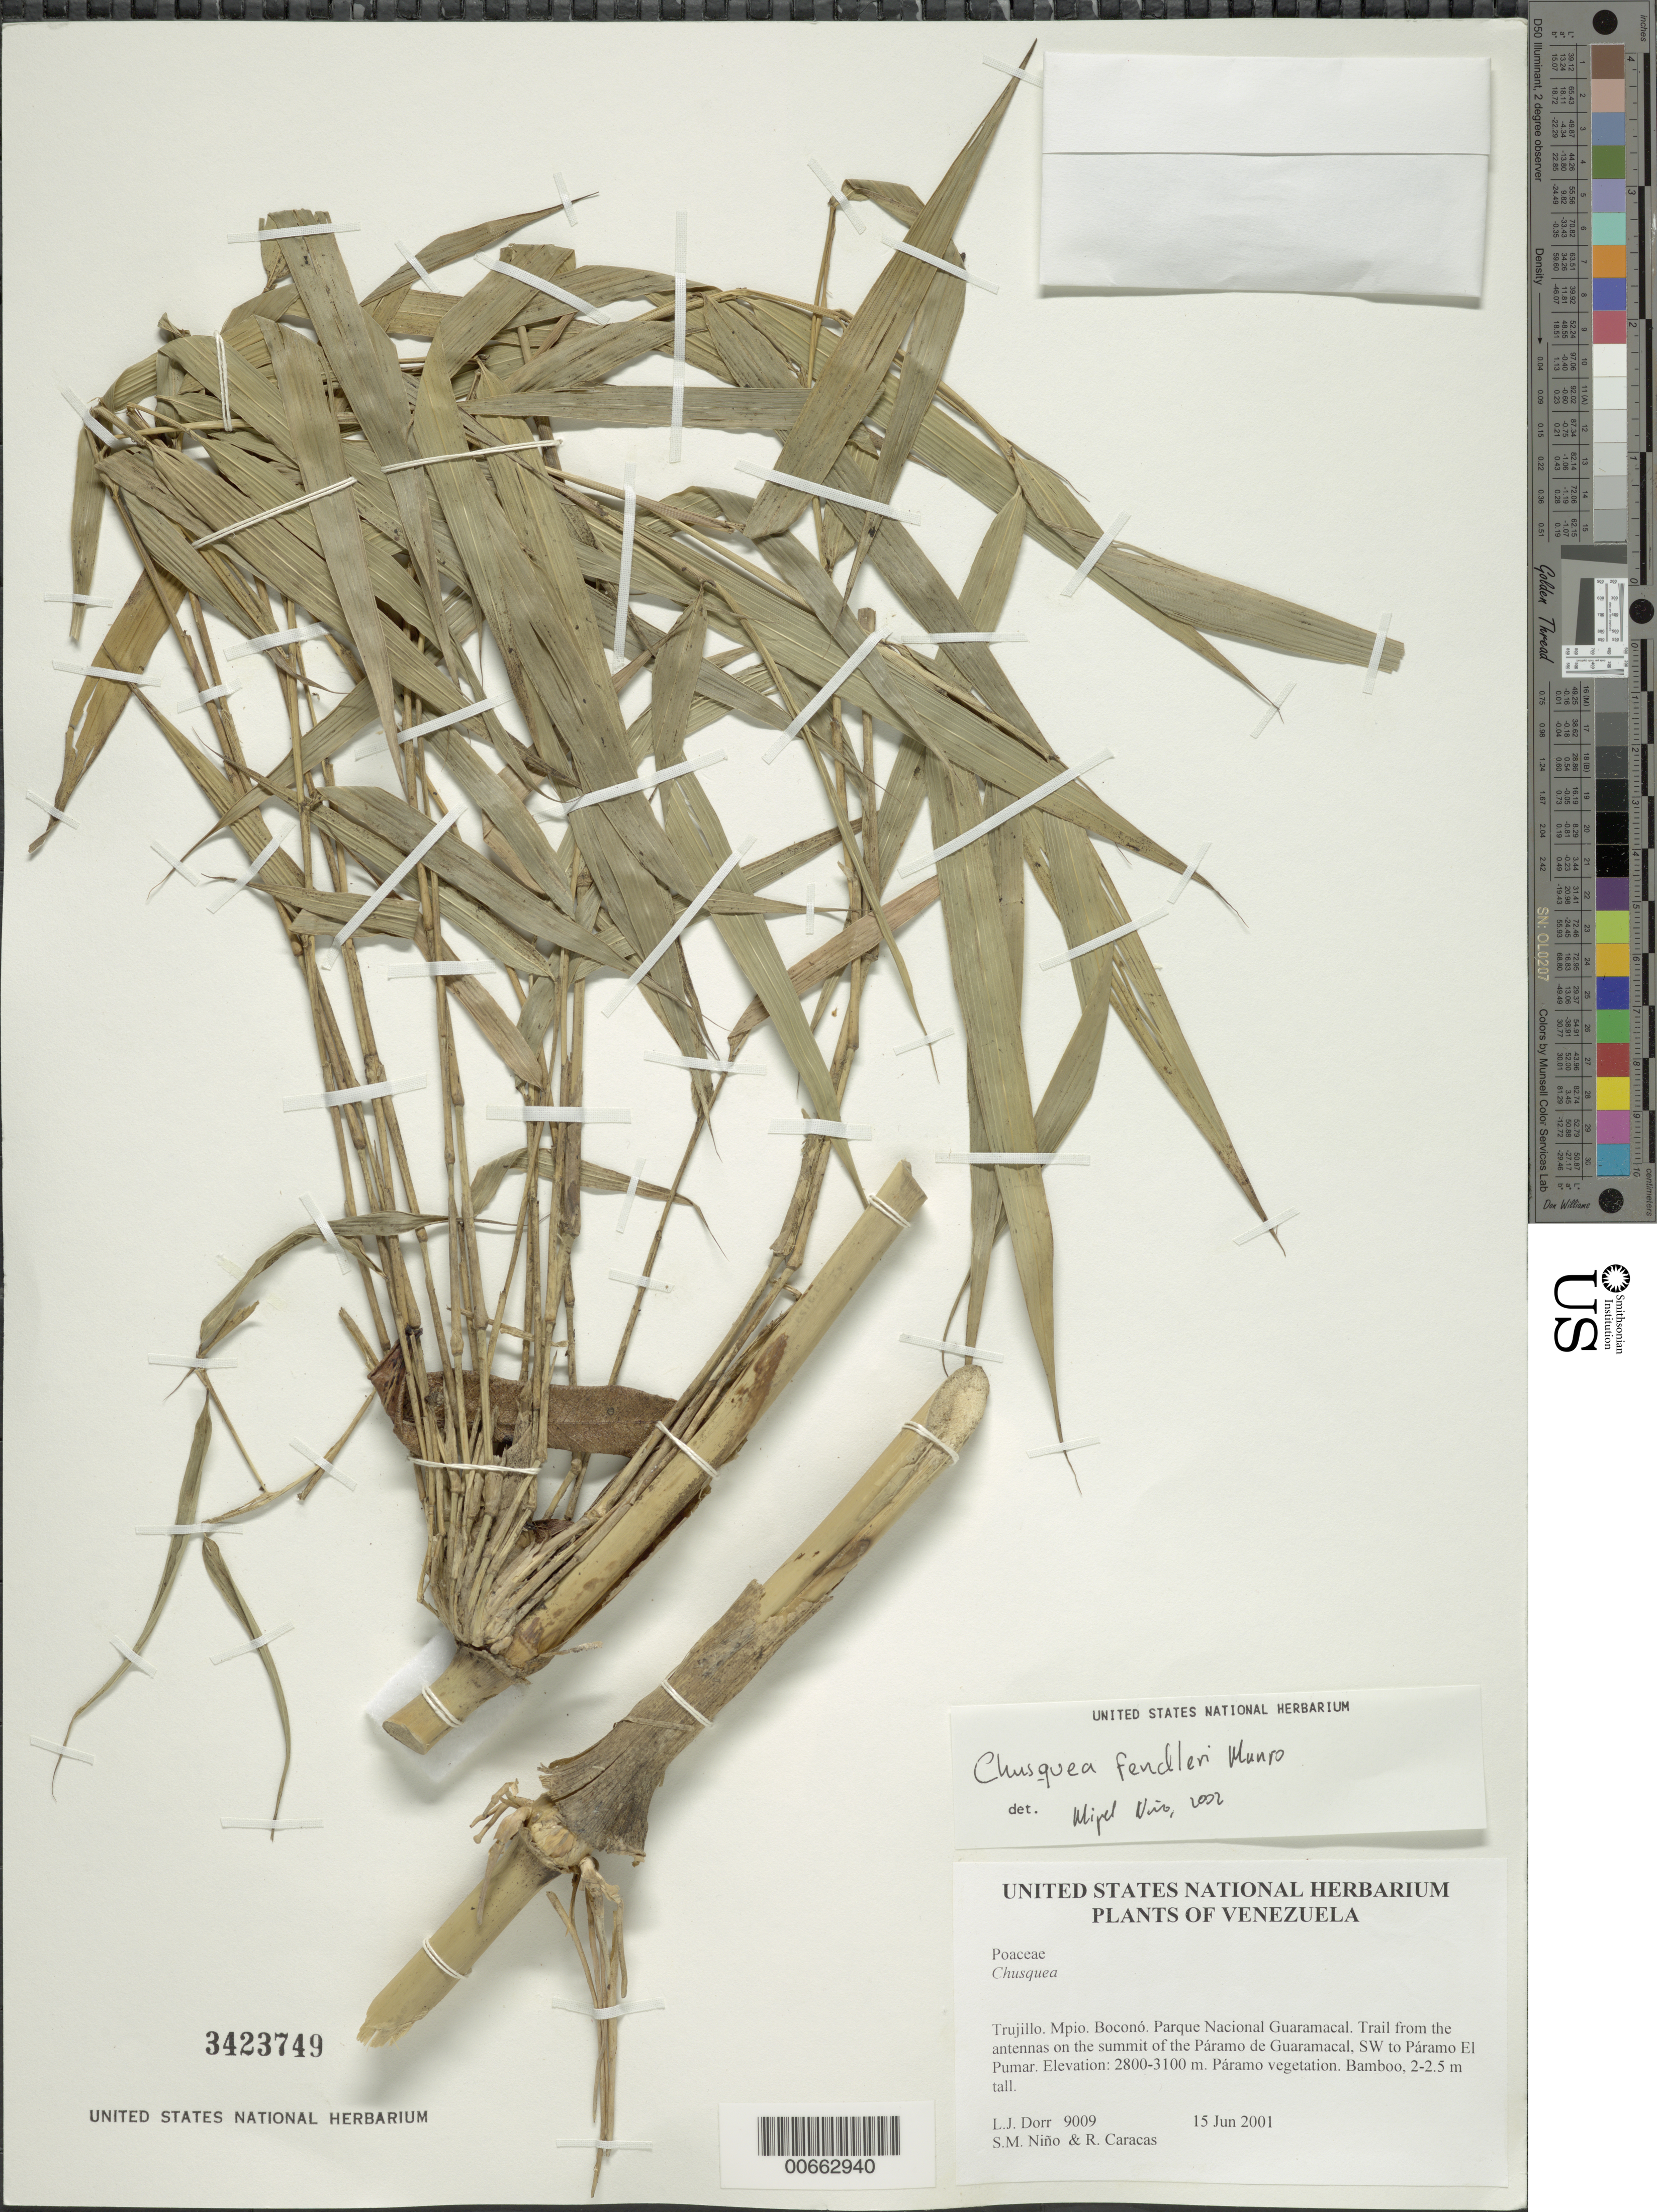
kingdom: Plantae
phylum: Tracheophyta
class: Liliopsida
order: Poales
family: Poaceae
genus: Chusquea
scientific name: Chusquea fendleri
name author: Munro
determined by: Niño, S. M., (PORT), BioCentro-UNELLEZ (VENEZUELA)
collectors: L. J. Dorr, S. M. Niño & R. Caracas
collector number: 9009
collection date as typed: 15 Jun 2001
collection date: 2001-06-15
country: Venezuela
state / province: Trujillo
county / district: Boconó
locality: Parque Nacional Guaramacal. Trail from the antennas on the summit of the Páramo de Guaramacal, SW to Páramo El Pumar.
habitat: Páramo vegetation.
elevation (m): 2800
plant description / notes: PORT, US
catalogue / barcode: US 3423749